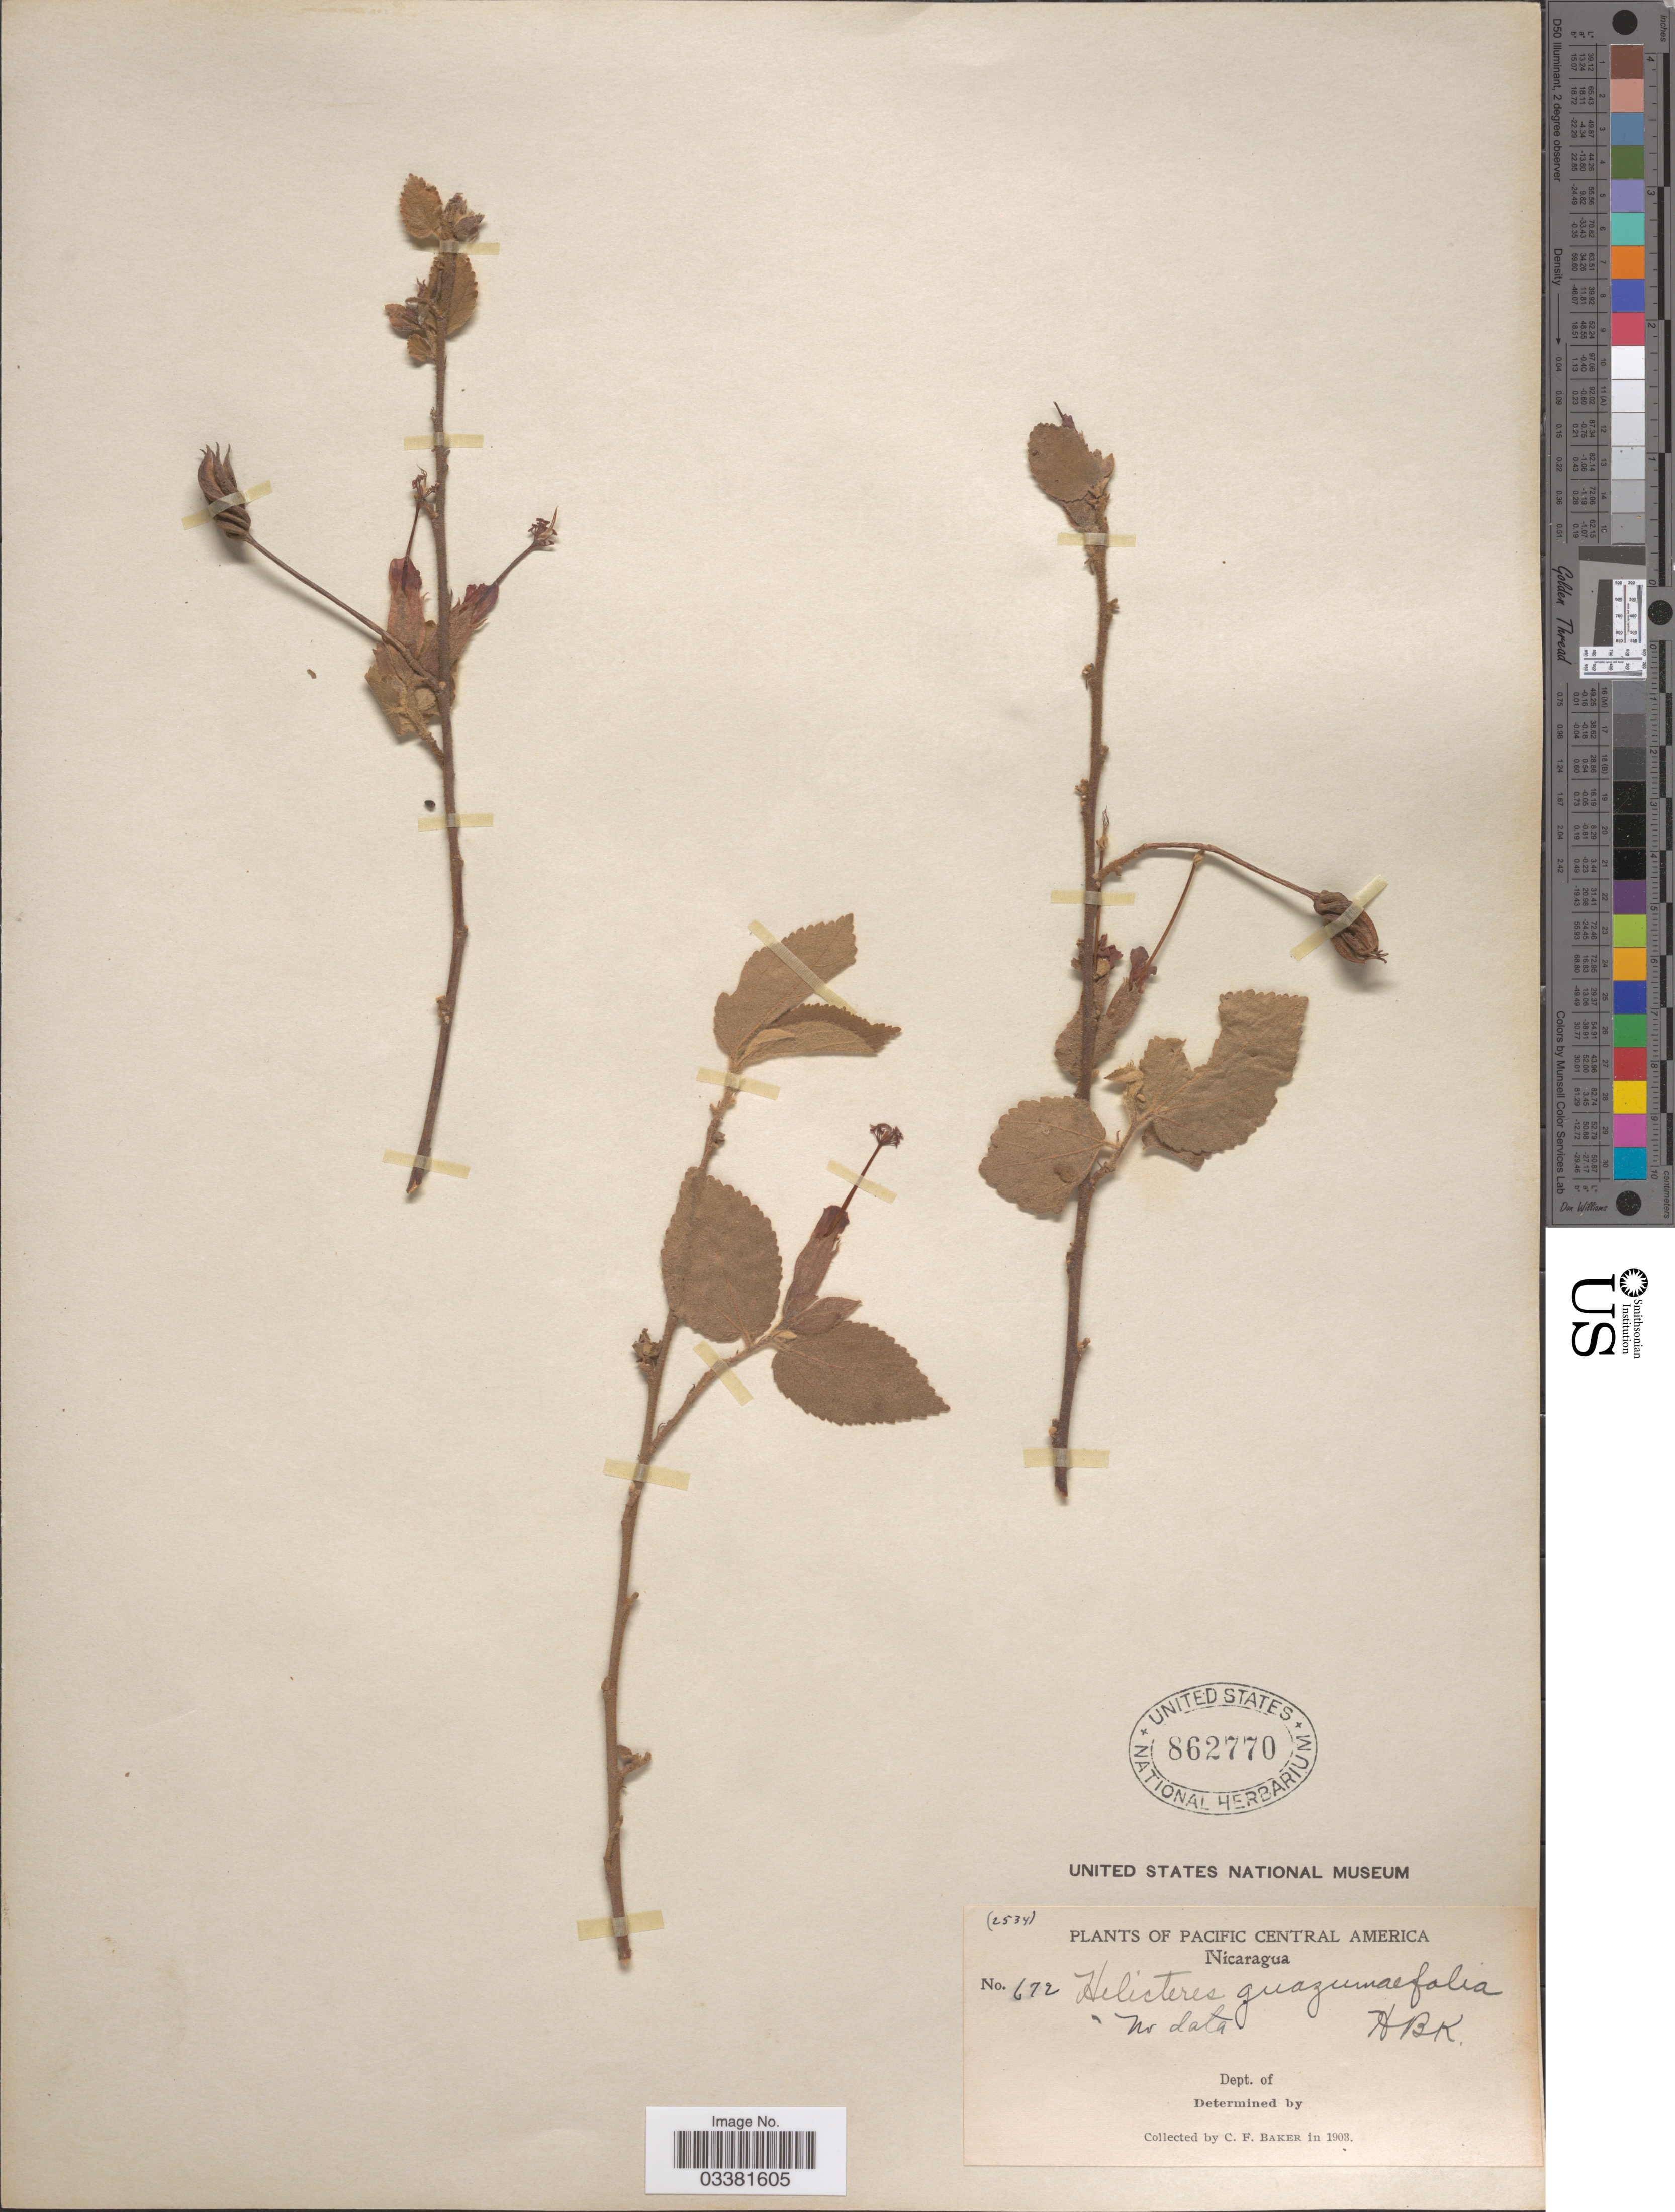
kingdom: Plantae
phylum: Tracheophyta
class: Magnoliopsida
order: Malvales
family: Malvaceae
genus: Helicteres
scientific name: Helicteres guazumifolia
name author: Kunth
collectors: C. F. Baker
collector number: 672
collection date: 1903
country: Nicaragua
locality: Pacific Central America.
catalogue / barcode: US 862770